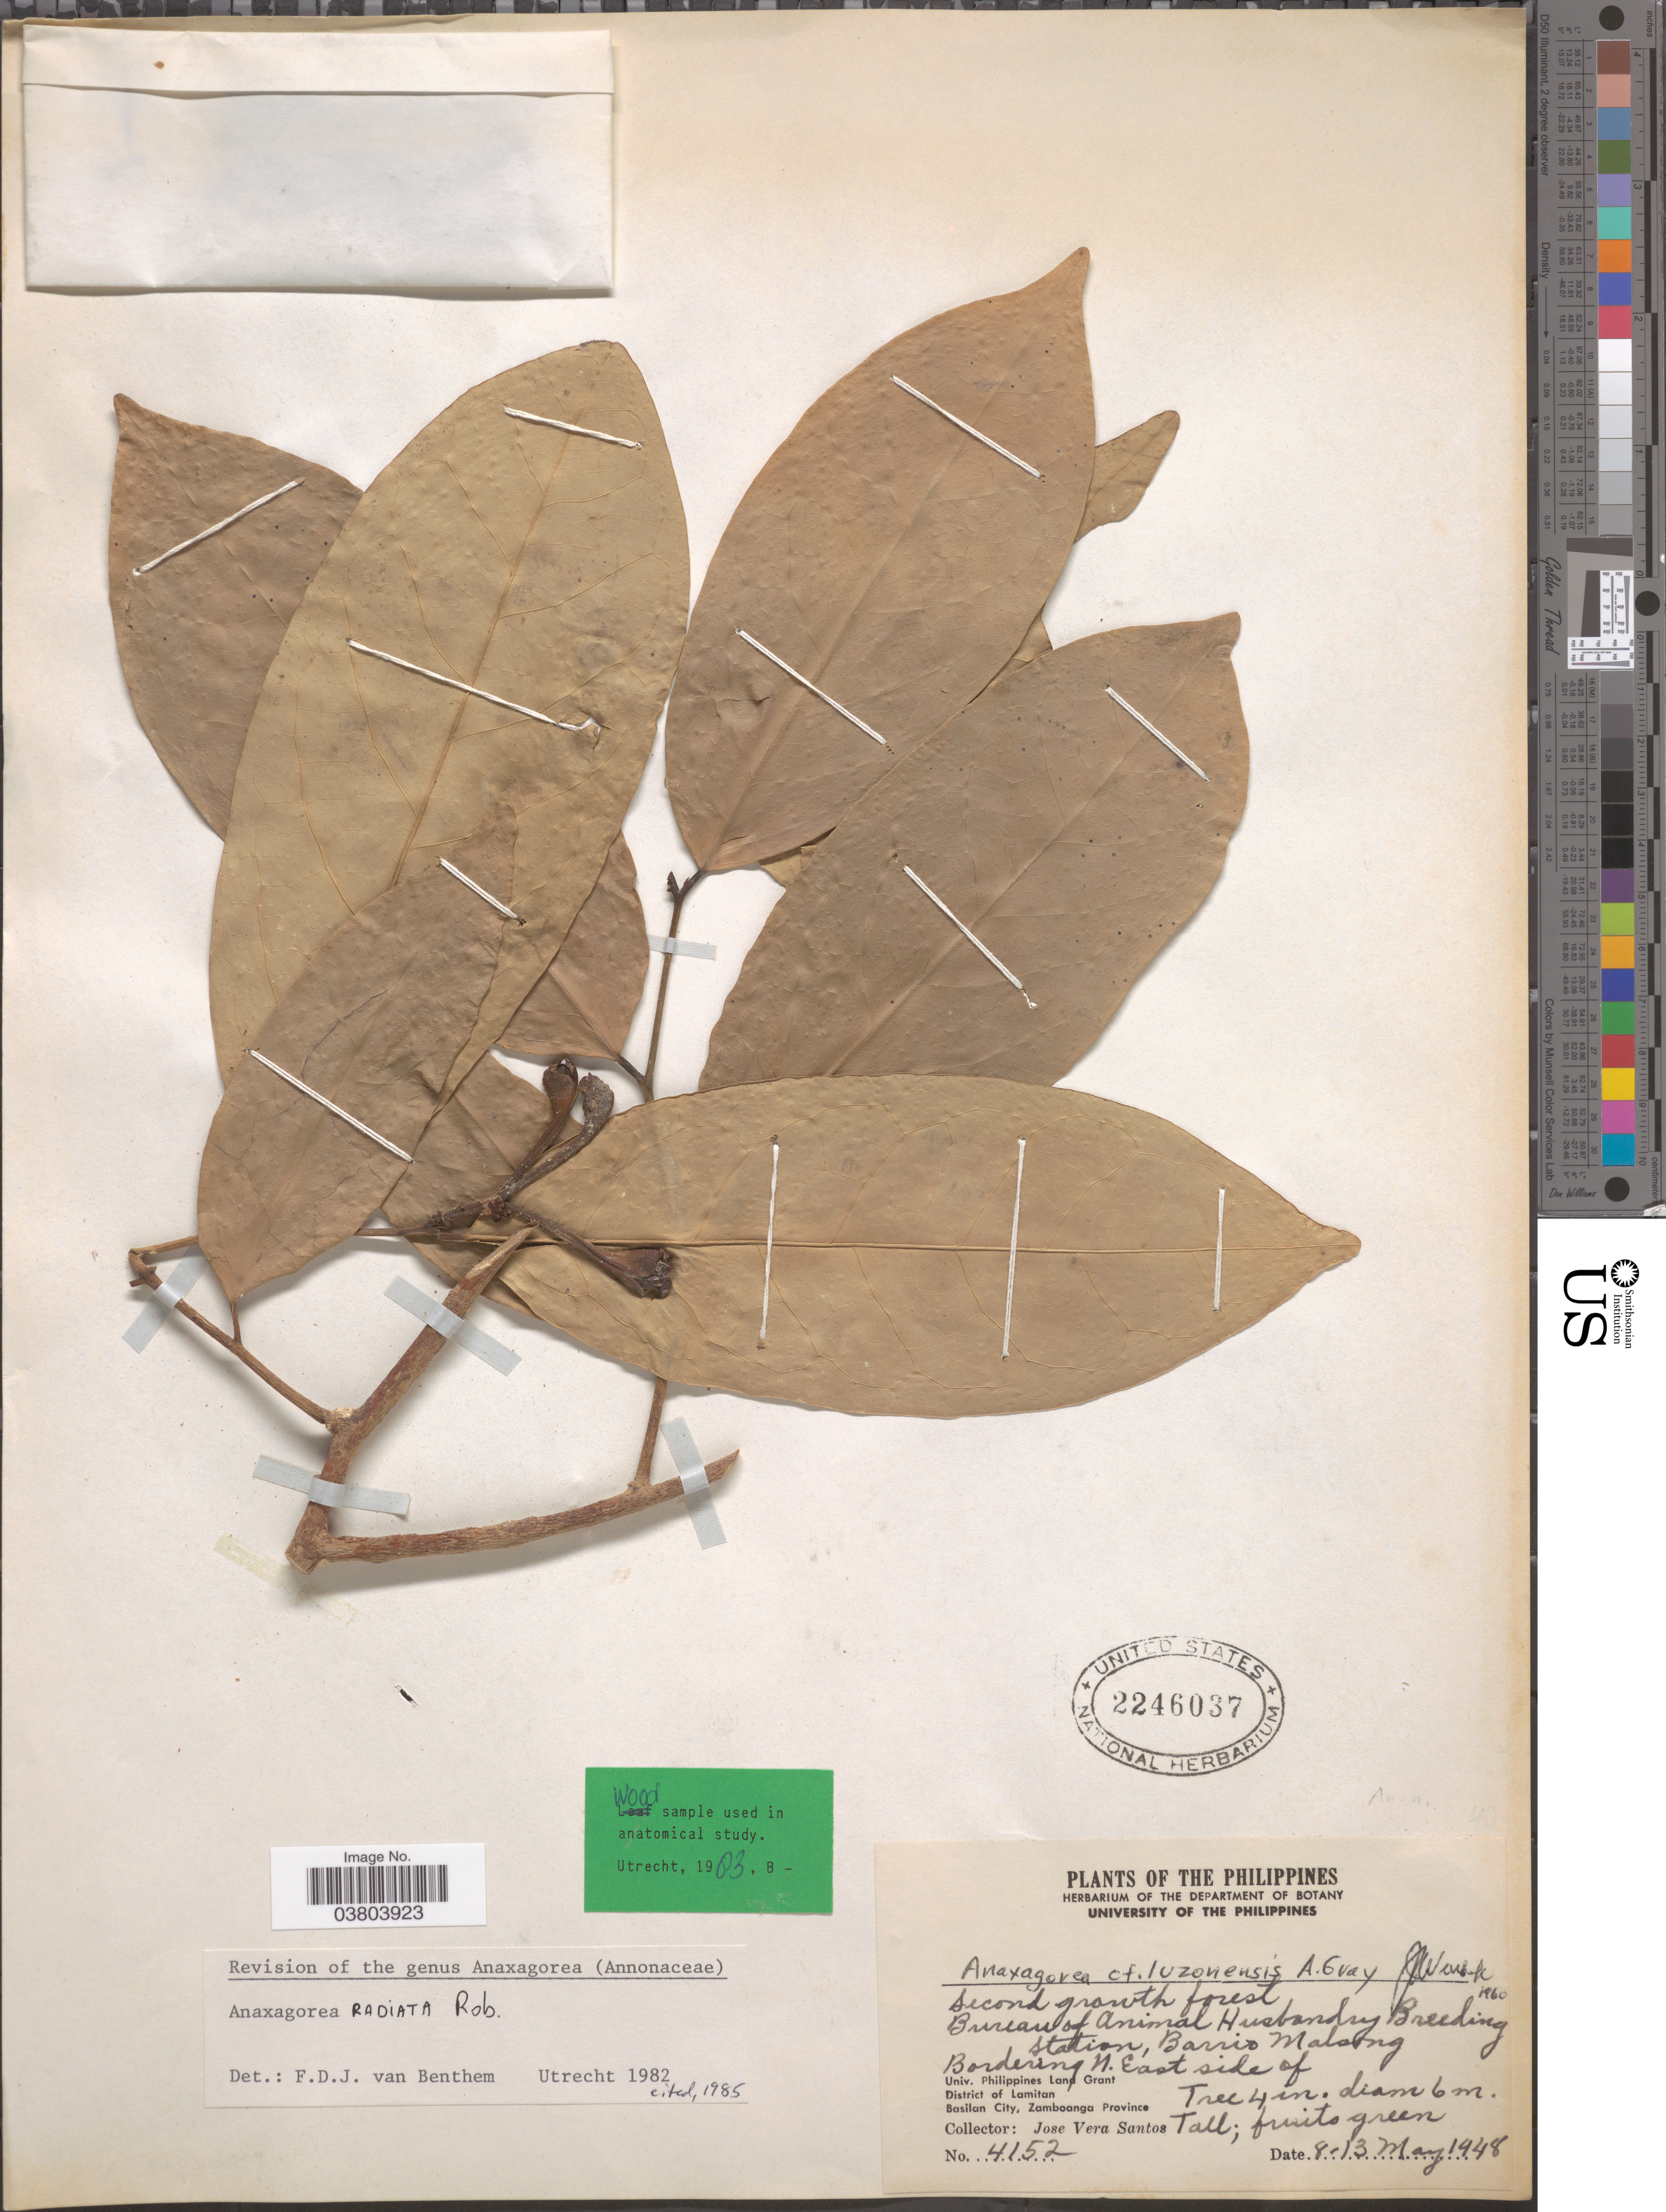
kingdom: Plantae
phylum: Tracheophyta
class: Magnoliopsida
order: Magnoliales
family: Annonaceae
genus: Anaxagorea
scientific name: Anaxagorea radiata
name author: C.B. Rob.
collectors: J. Santos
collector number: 4152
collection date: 1948-05-08/1948-05-13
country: Philippines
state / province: Muslim Mindanao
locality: Bureau of Animal Husbandry Breeding station, Barrio Malsong. Bordering N. East side of Univ. Philippines Land Grant. District of Lamitan. Basilan City, Zamboanaga Province.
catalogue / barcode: US 2246037